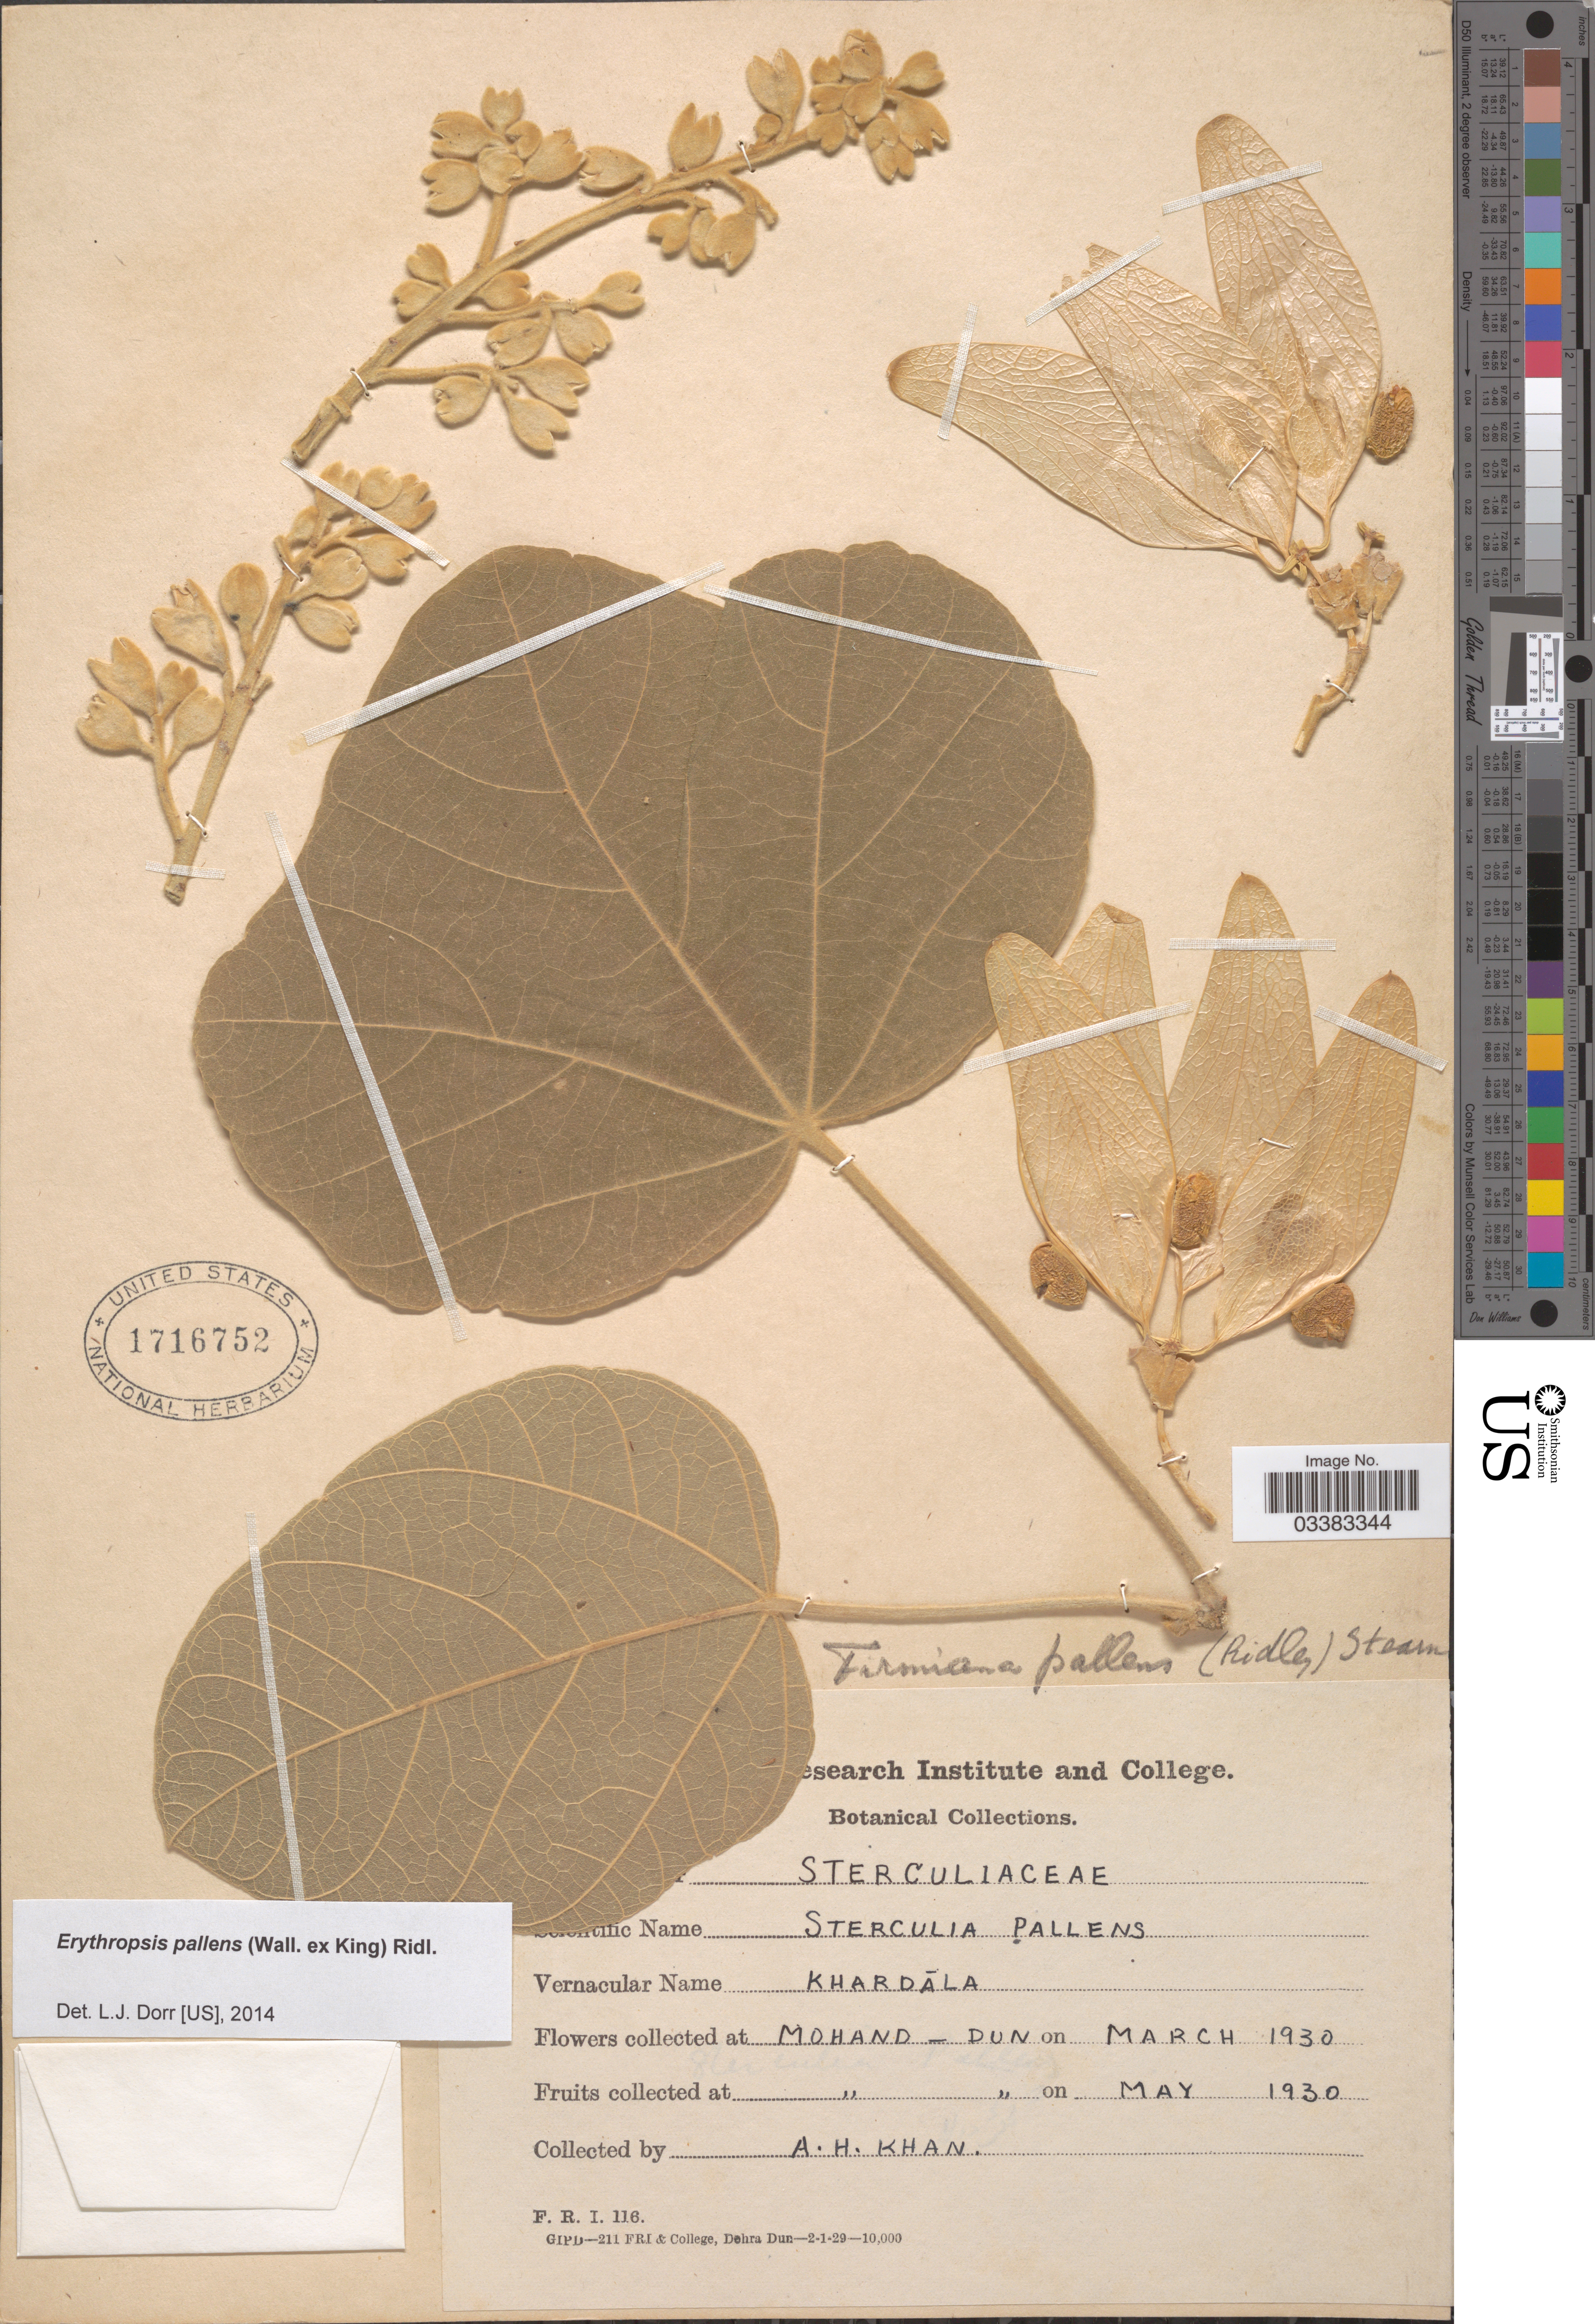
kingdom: Plantae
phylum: Tracheophyta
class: Magnoliopsida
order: Malvales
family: Malvaceae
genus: Erythropsis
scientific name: Erythropsis pallens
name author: (Wall. ex King) Ridl.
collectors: A. Khan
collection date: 1930-03/1930-05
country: India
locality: Mohand Dun.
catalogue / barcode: US 1716752